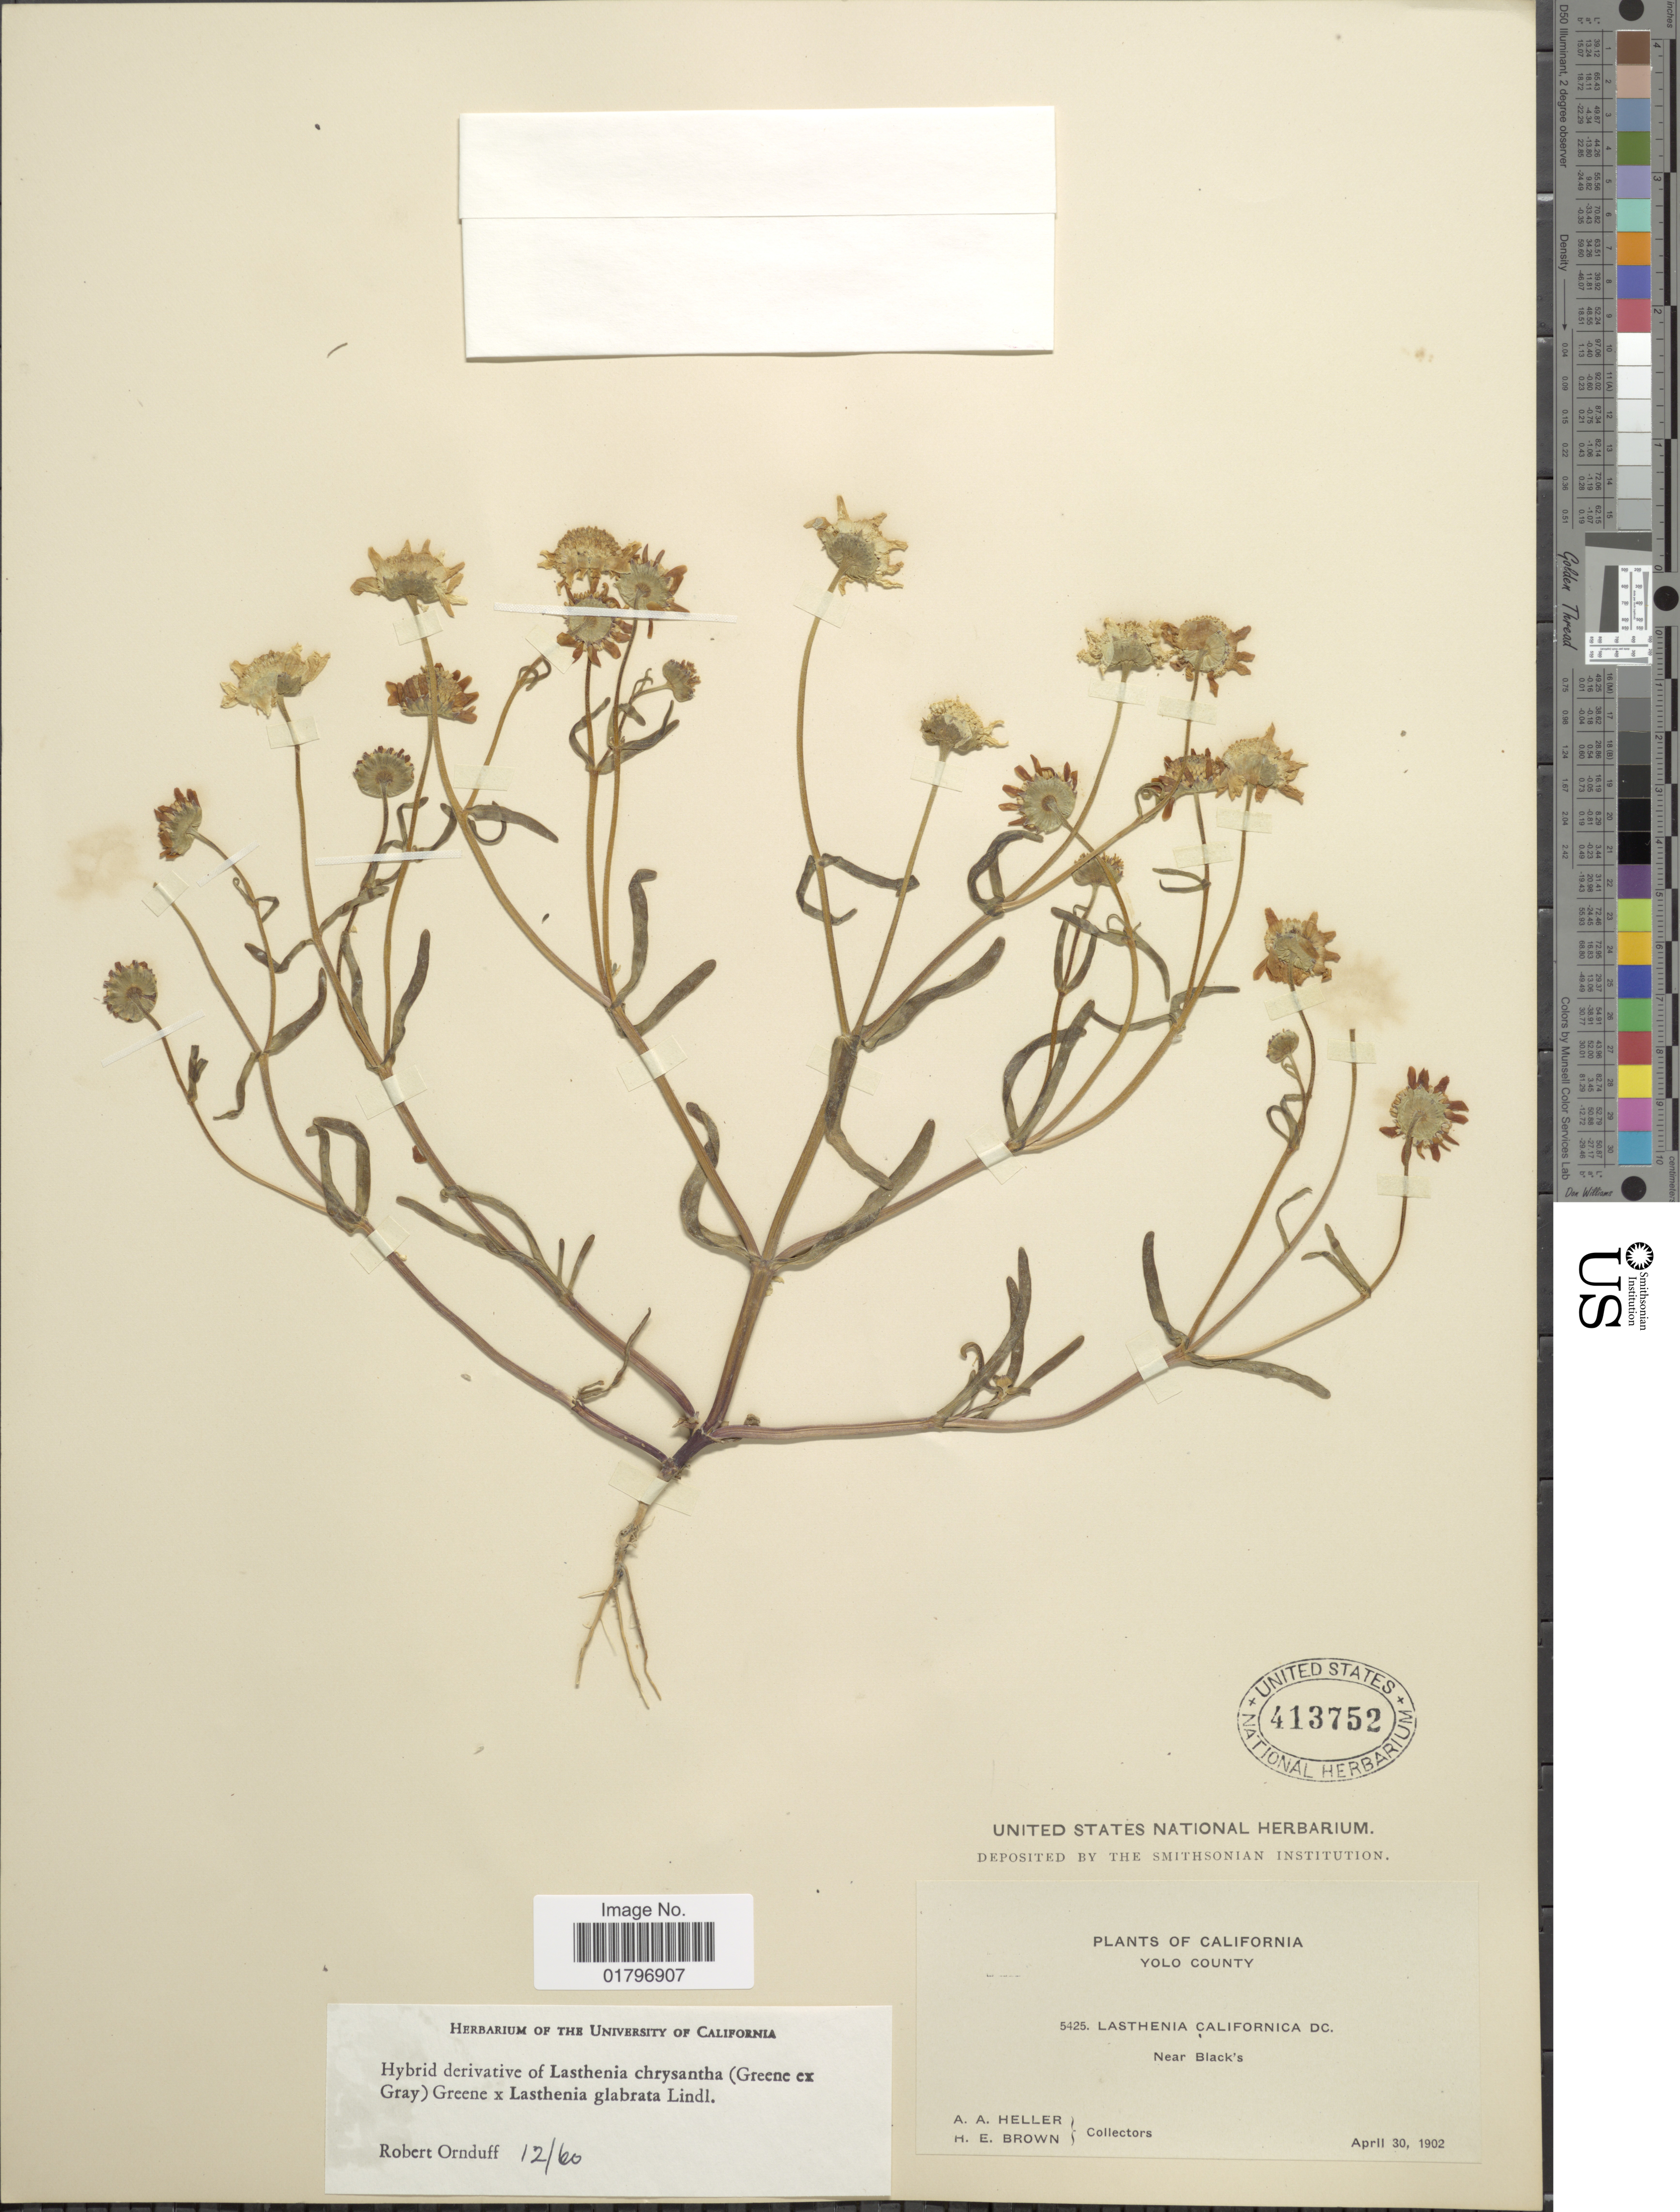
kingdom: Plantae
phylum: Tracheophyta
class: Magnoliopsida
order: Asterales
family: Asteraceae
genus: Lasthenia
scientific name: Lasthenia chrysantha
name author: (Greene ex A. Gray) Greene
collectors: A. A. Heller & H. E. Brown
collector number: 5425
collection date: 1902-04-30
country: United States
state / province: California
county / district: Yolo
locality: Yolo County. Near Black's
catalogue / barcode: US 413752